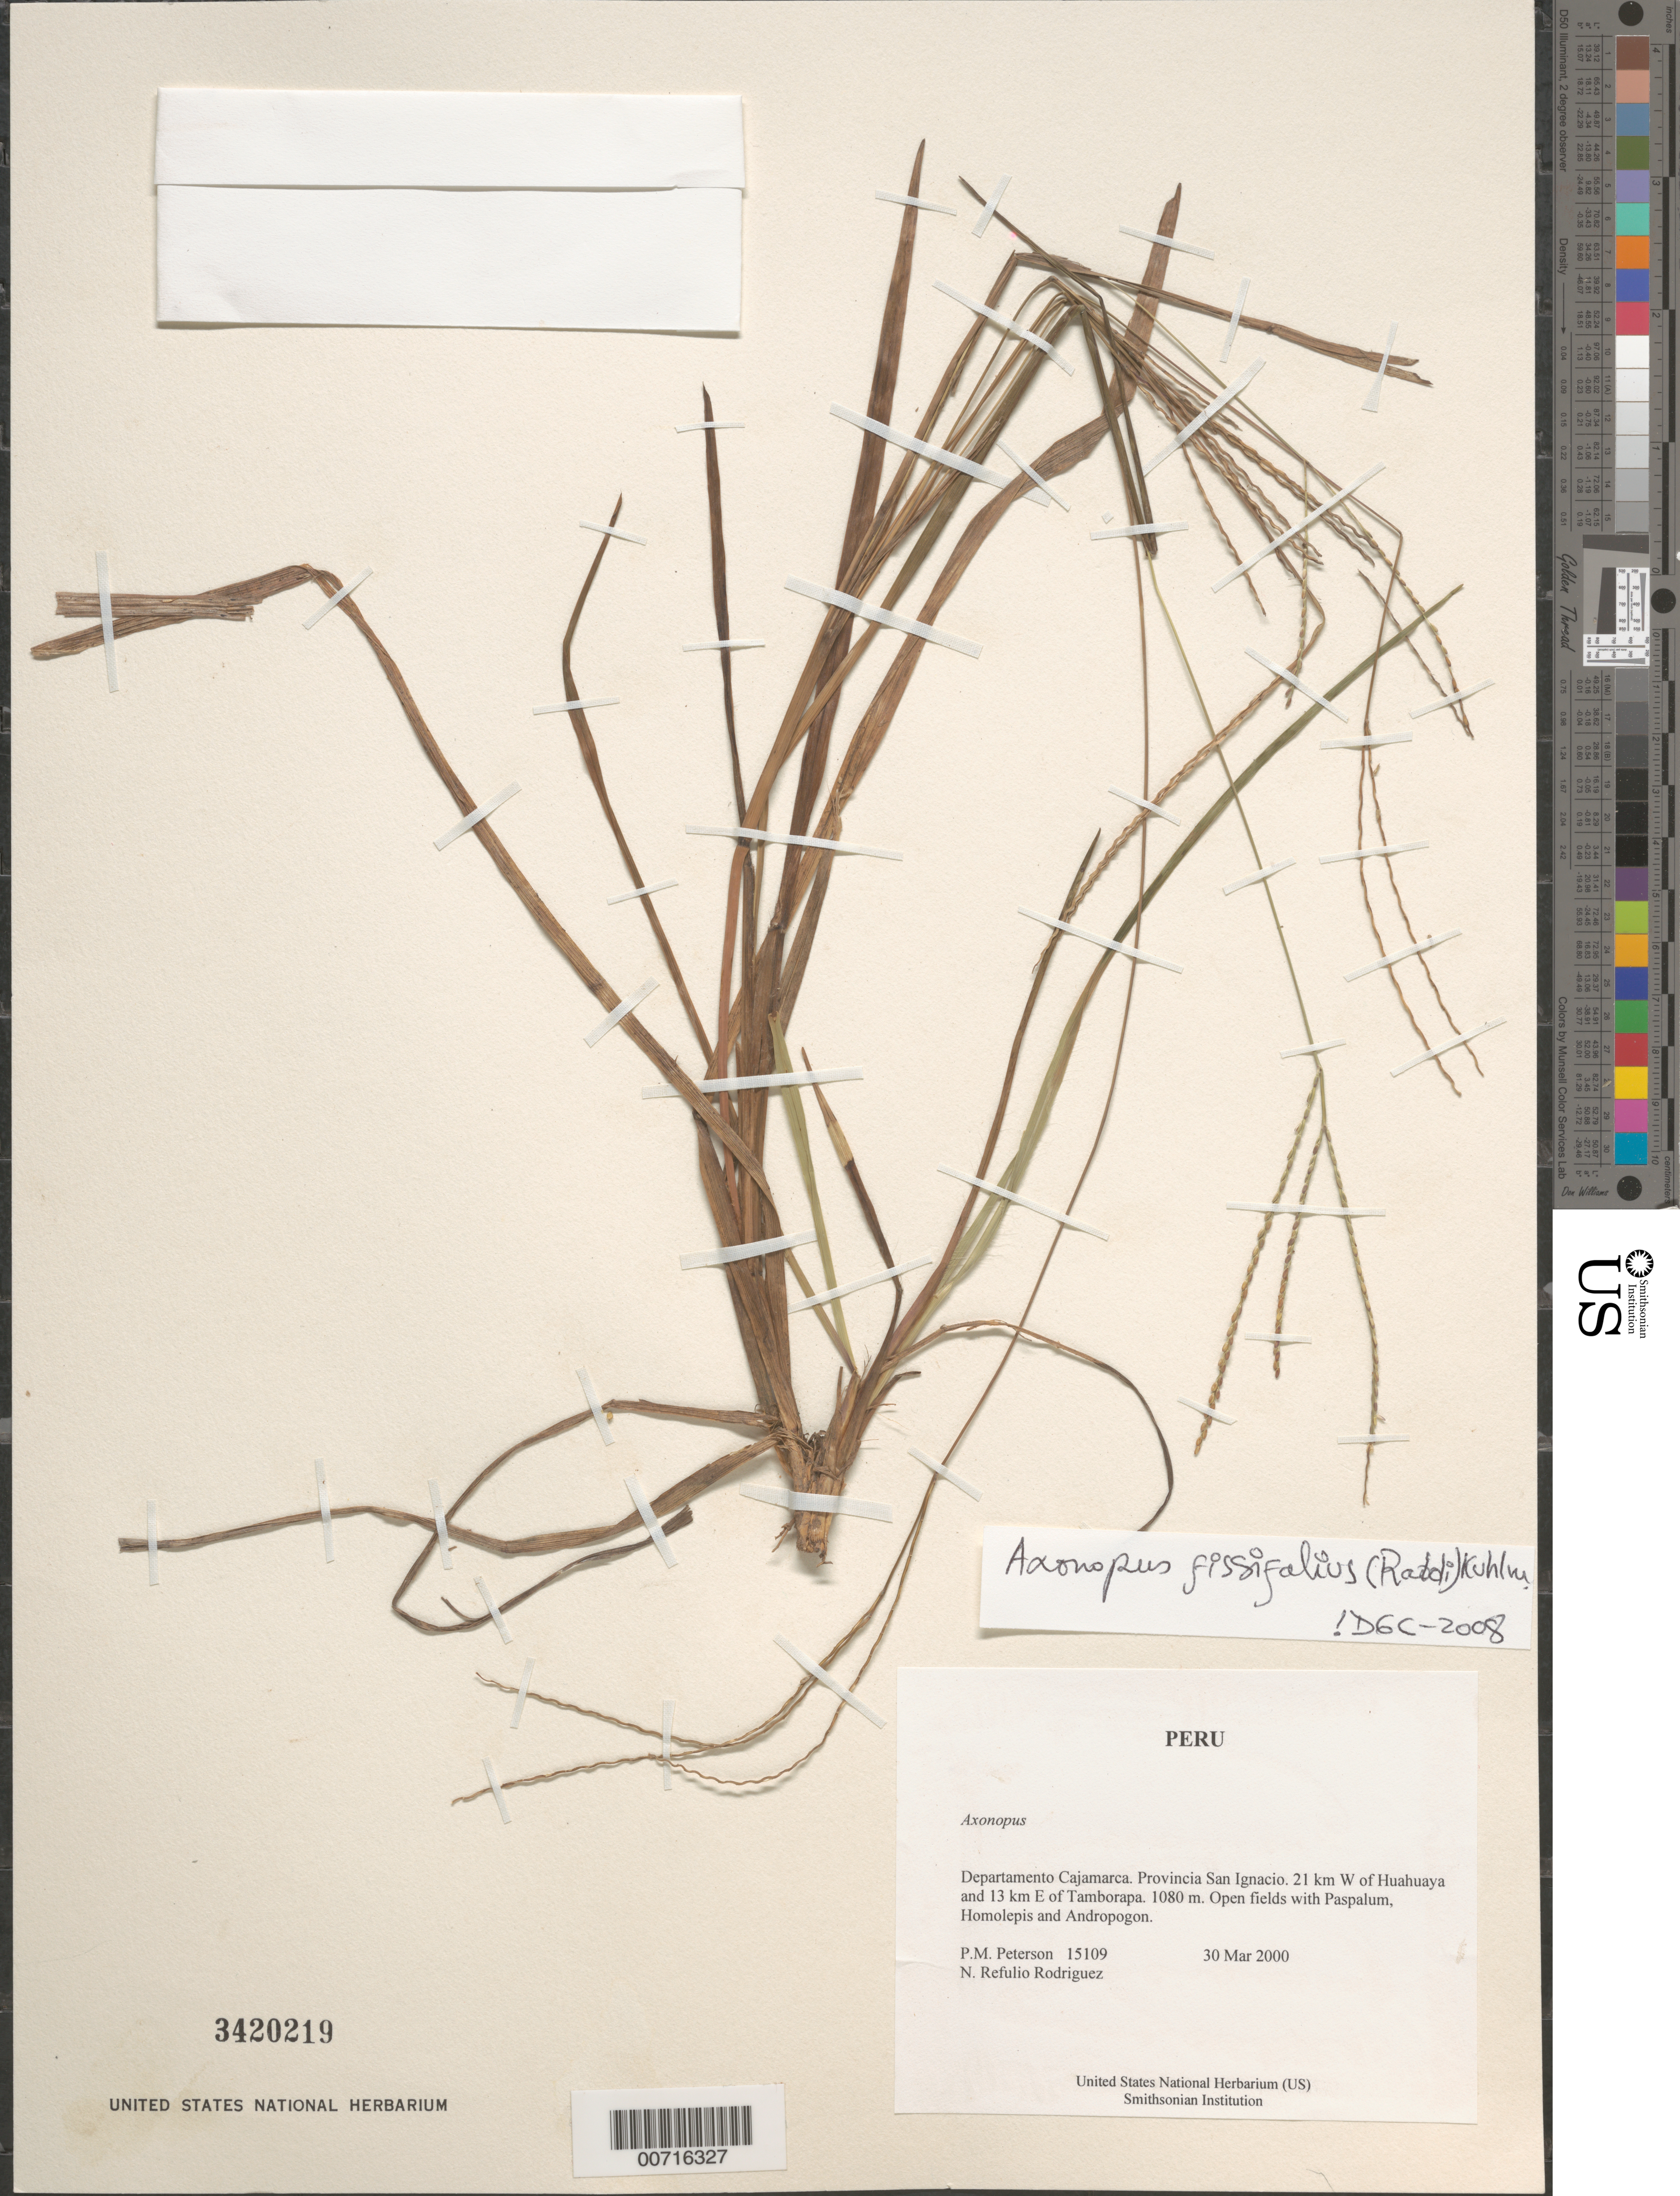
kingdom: Plantae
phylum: Tracheophyta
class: Liliopsida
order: Poales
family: Poaceae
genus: Axonopus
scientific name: Axonopus fissifolius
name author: (Raddi) Kuhlm.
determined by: Giraldo-Cañas, D. A.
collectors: P. M. Peterson & N. Refulio-Rodríguez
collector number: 15109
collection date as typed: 30 Mar 2000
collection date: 2000-03-30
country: Peru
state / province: Cajamarca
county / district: San Ignacio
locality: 21 km W of Huahuaya and 13 km E of Tamborapa.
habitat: Open fields with Paspalum, Homolepis and Andropogon.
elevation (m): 1080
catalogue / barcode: US 3420219